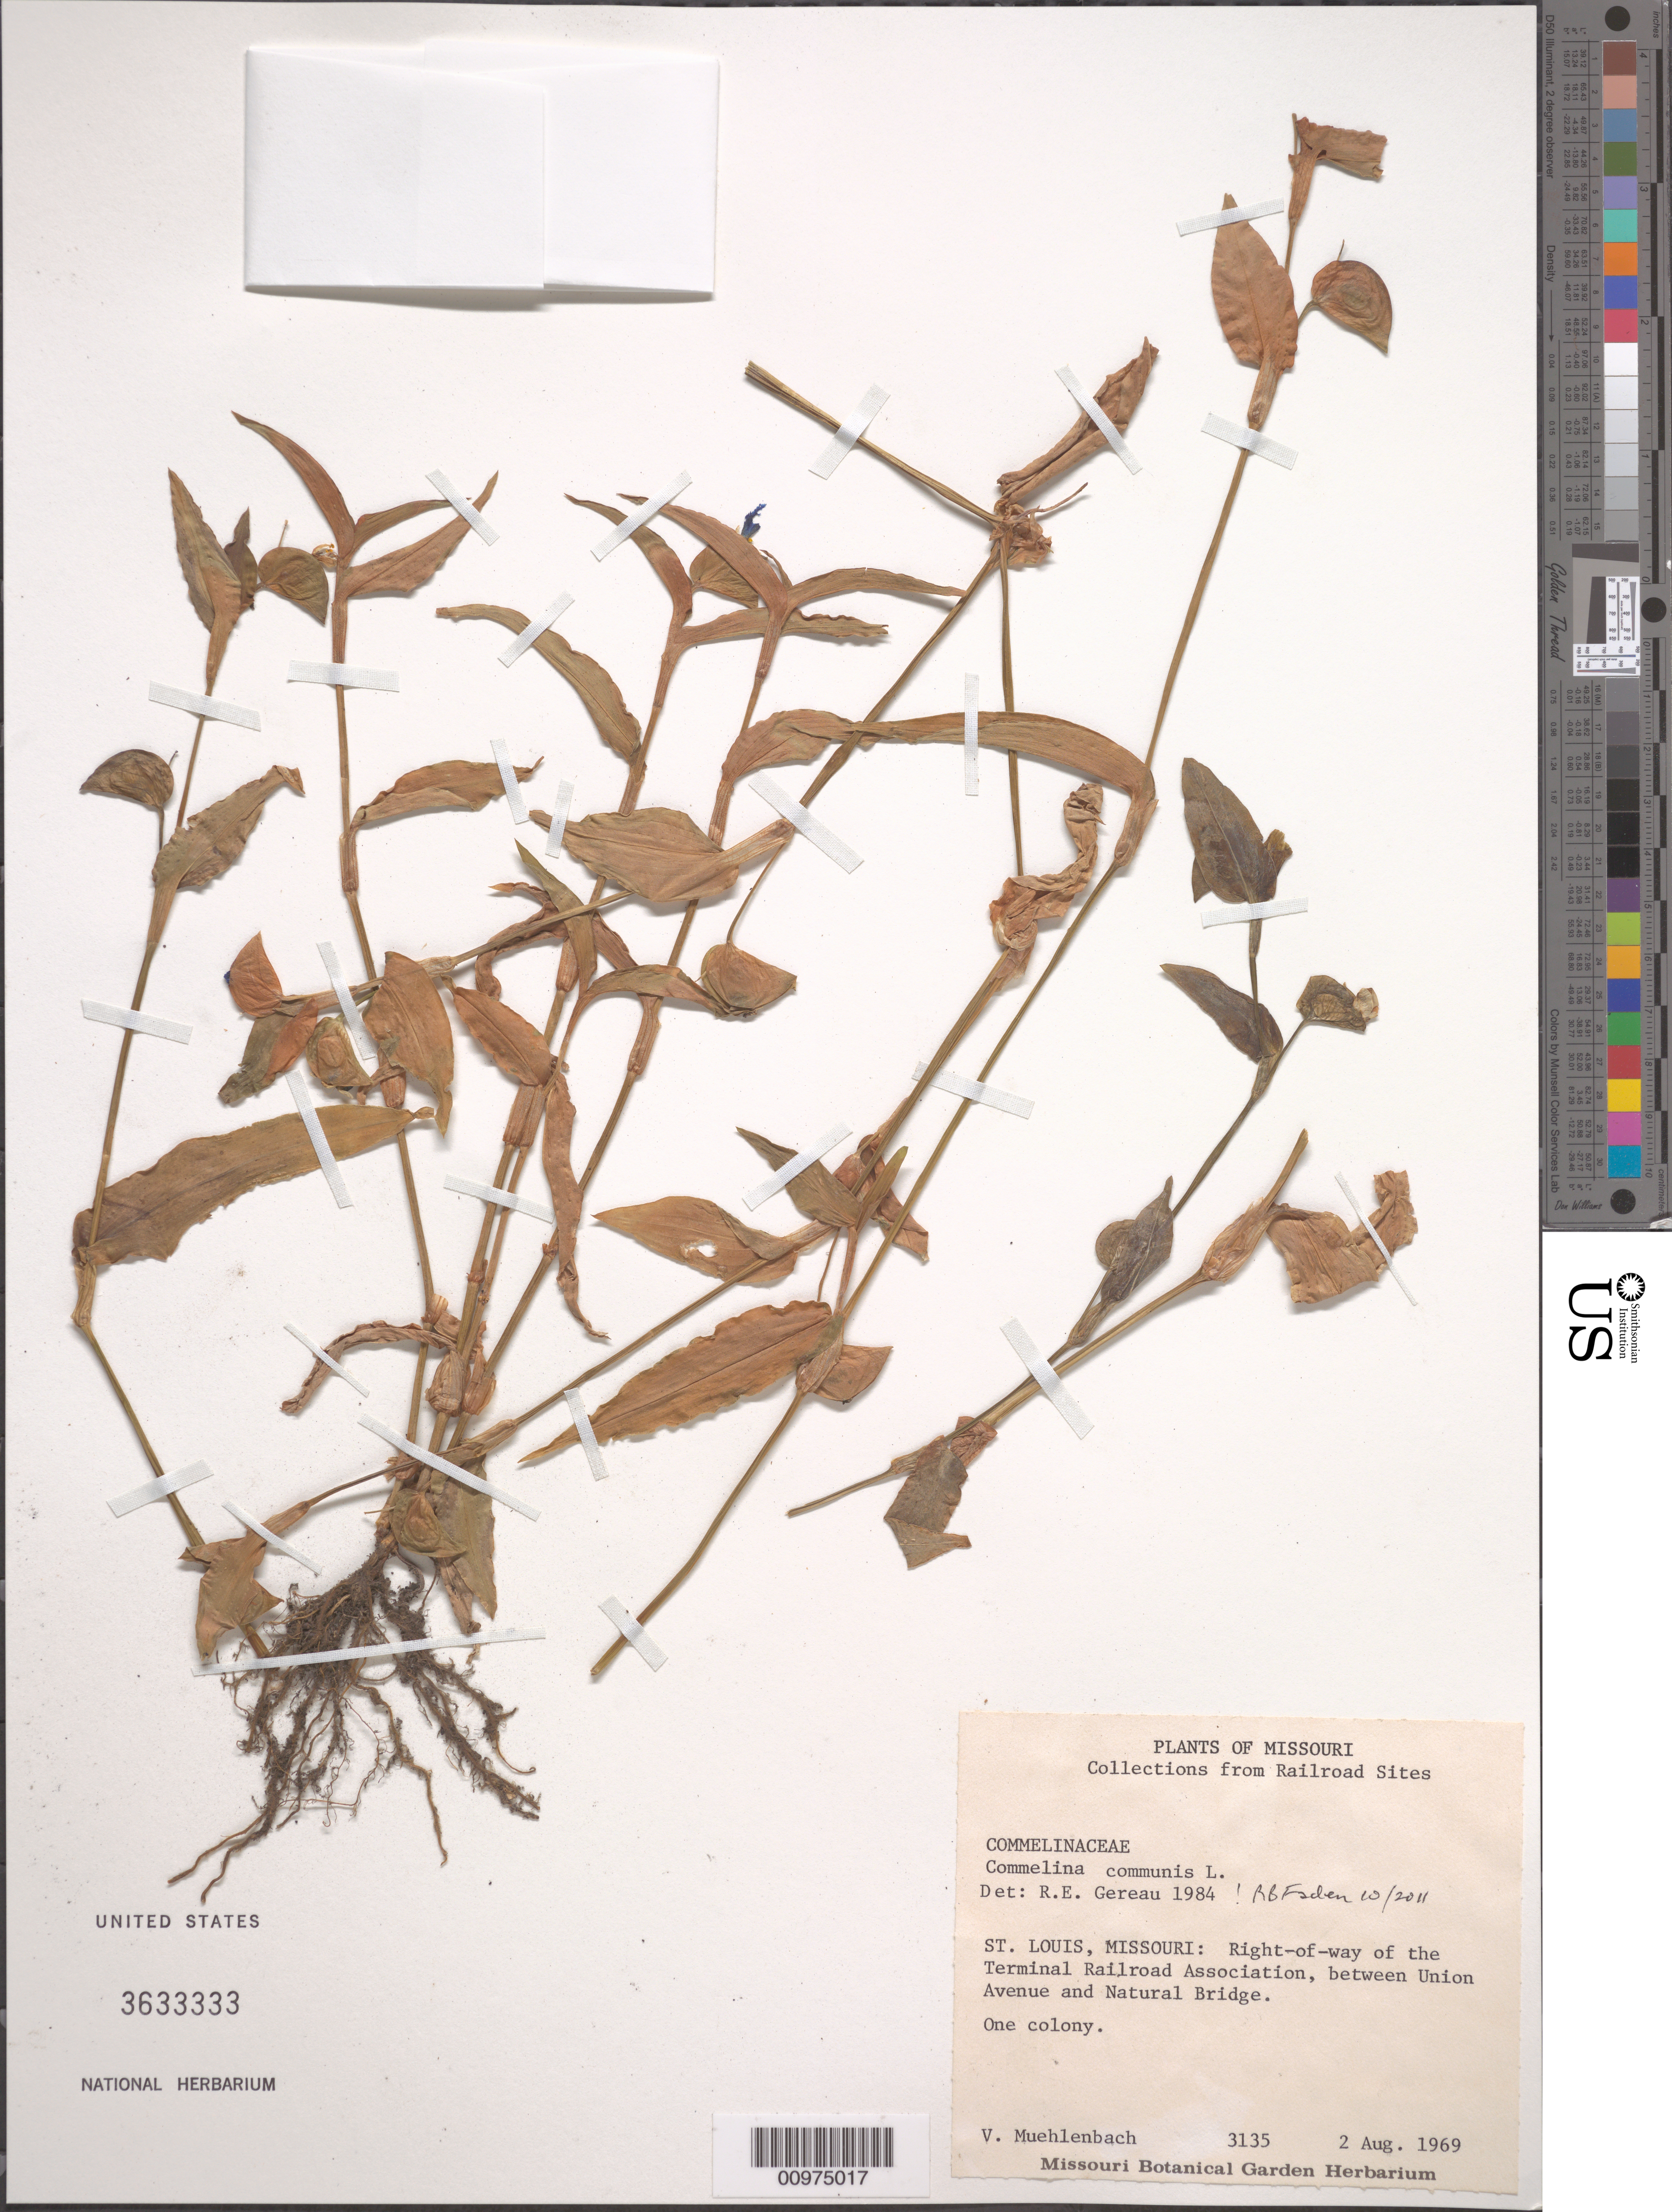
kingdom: Plantae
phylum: Tracheophyta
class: Liliopsida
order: Commelinales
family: Commelinaceae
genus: Commelina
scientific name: Commelina communis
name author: L.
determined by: Faden, Robert B., (US), Smithsonian Institution - National Museum of Natural History (UNITED STATES)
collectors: V. Muehlenbach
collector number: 3135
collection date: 1969-08-02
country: United States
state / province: Missouri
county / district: Saint Louis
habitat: Right-of-way of the Terminal Railroad Association, between Union Avenue and Natural Bridge.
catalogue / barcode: US 3633333